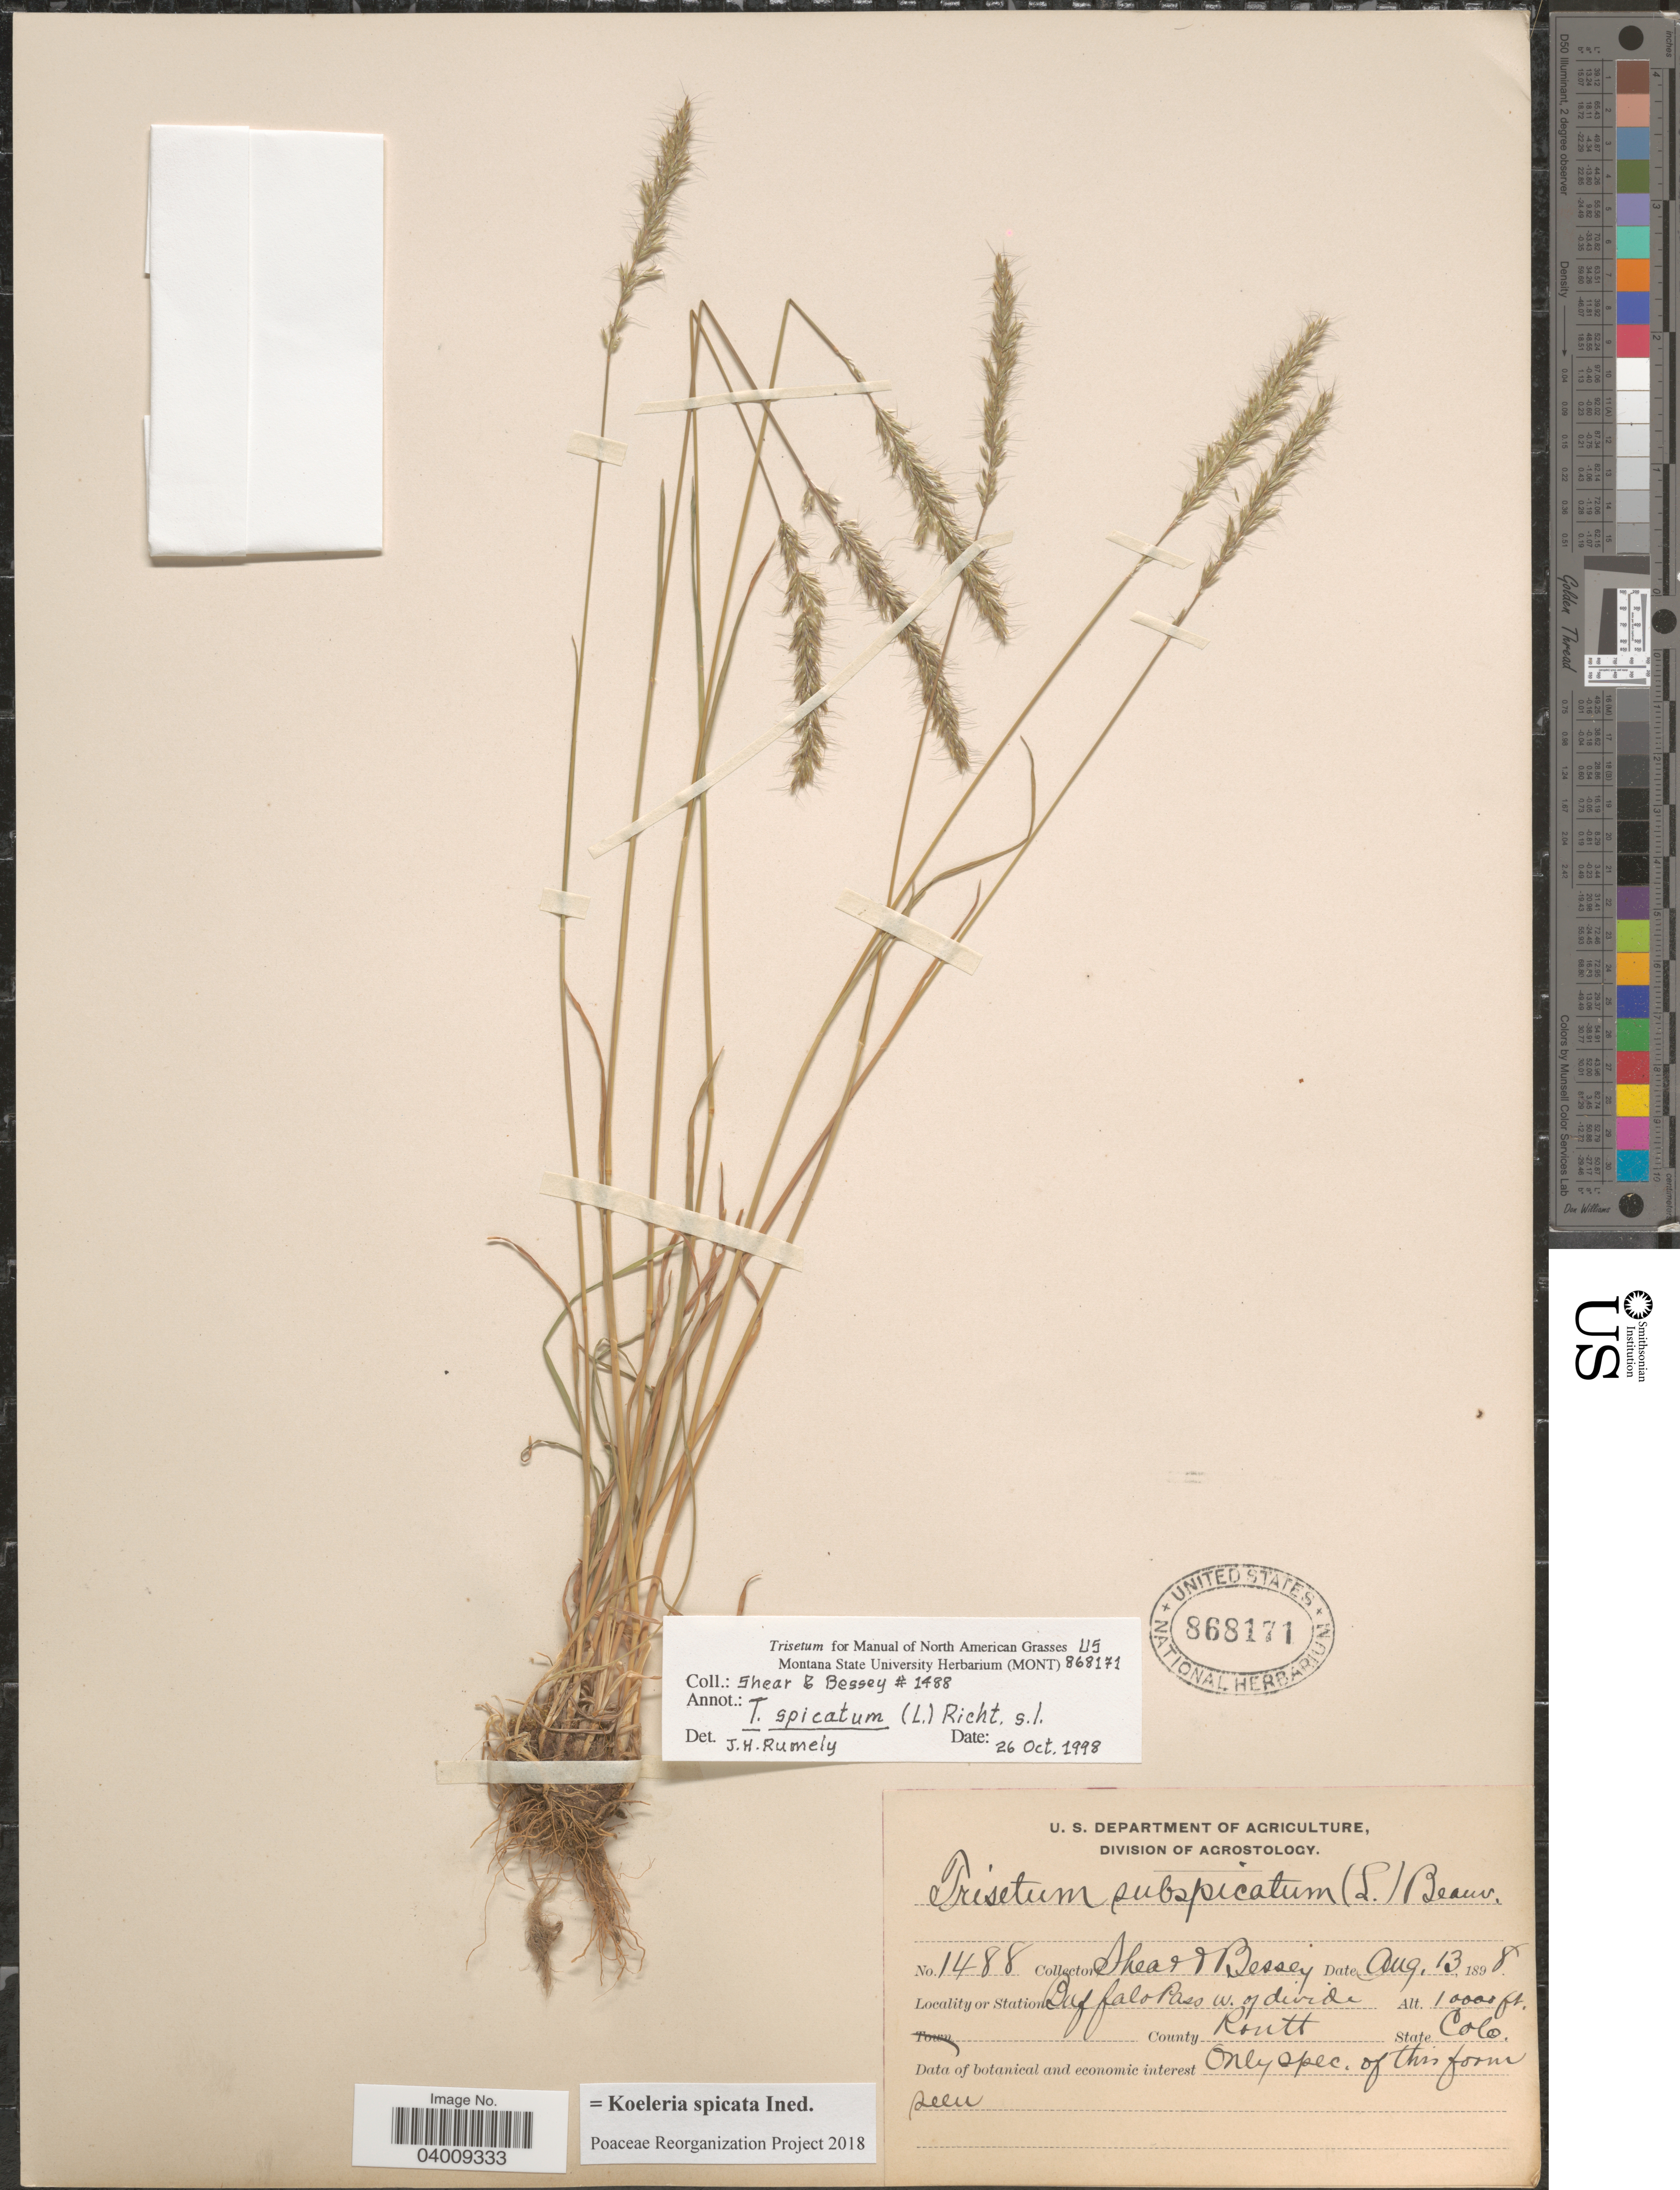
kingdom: Plantae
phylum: Tracheophyta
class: Liliopsida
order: Poales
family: Poaceae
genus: Koeleria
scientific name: Koeleria spicata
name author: (L.) Barberá et al.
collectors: -- Shear & -. Bessey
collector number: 1488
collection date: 1898-08-13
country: United States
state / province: Colorado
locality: Buffalo Pass w. of divide. County Routt.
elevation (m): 3048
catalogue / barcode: US 868171